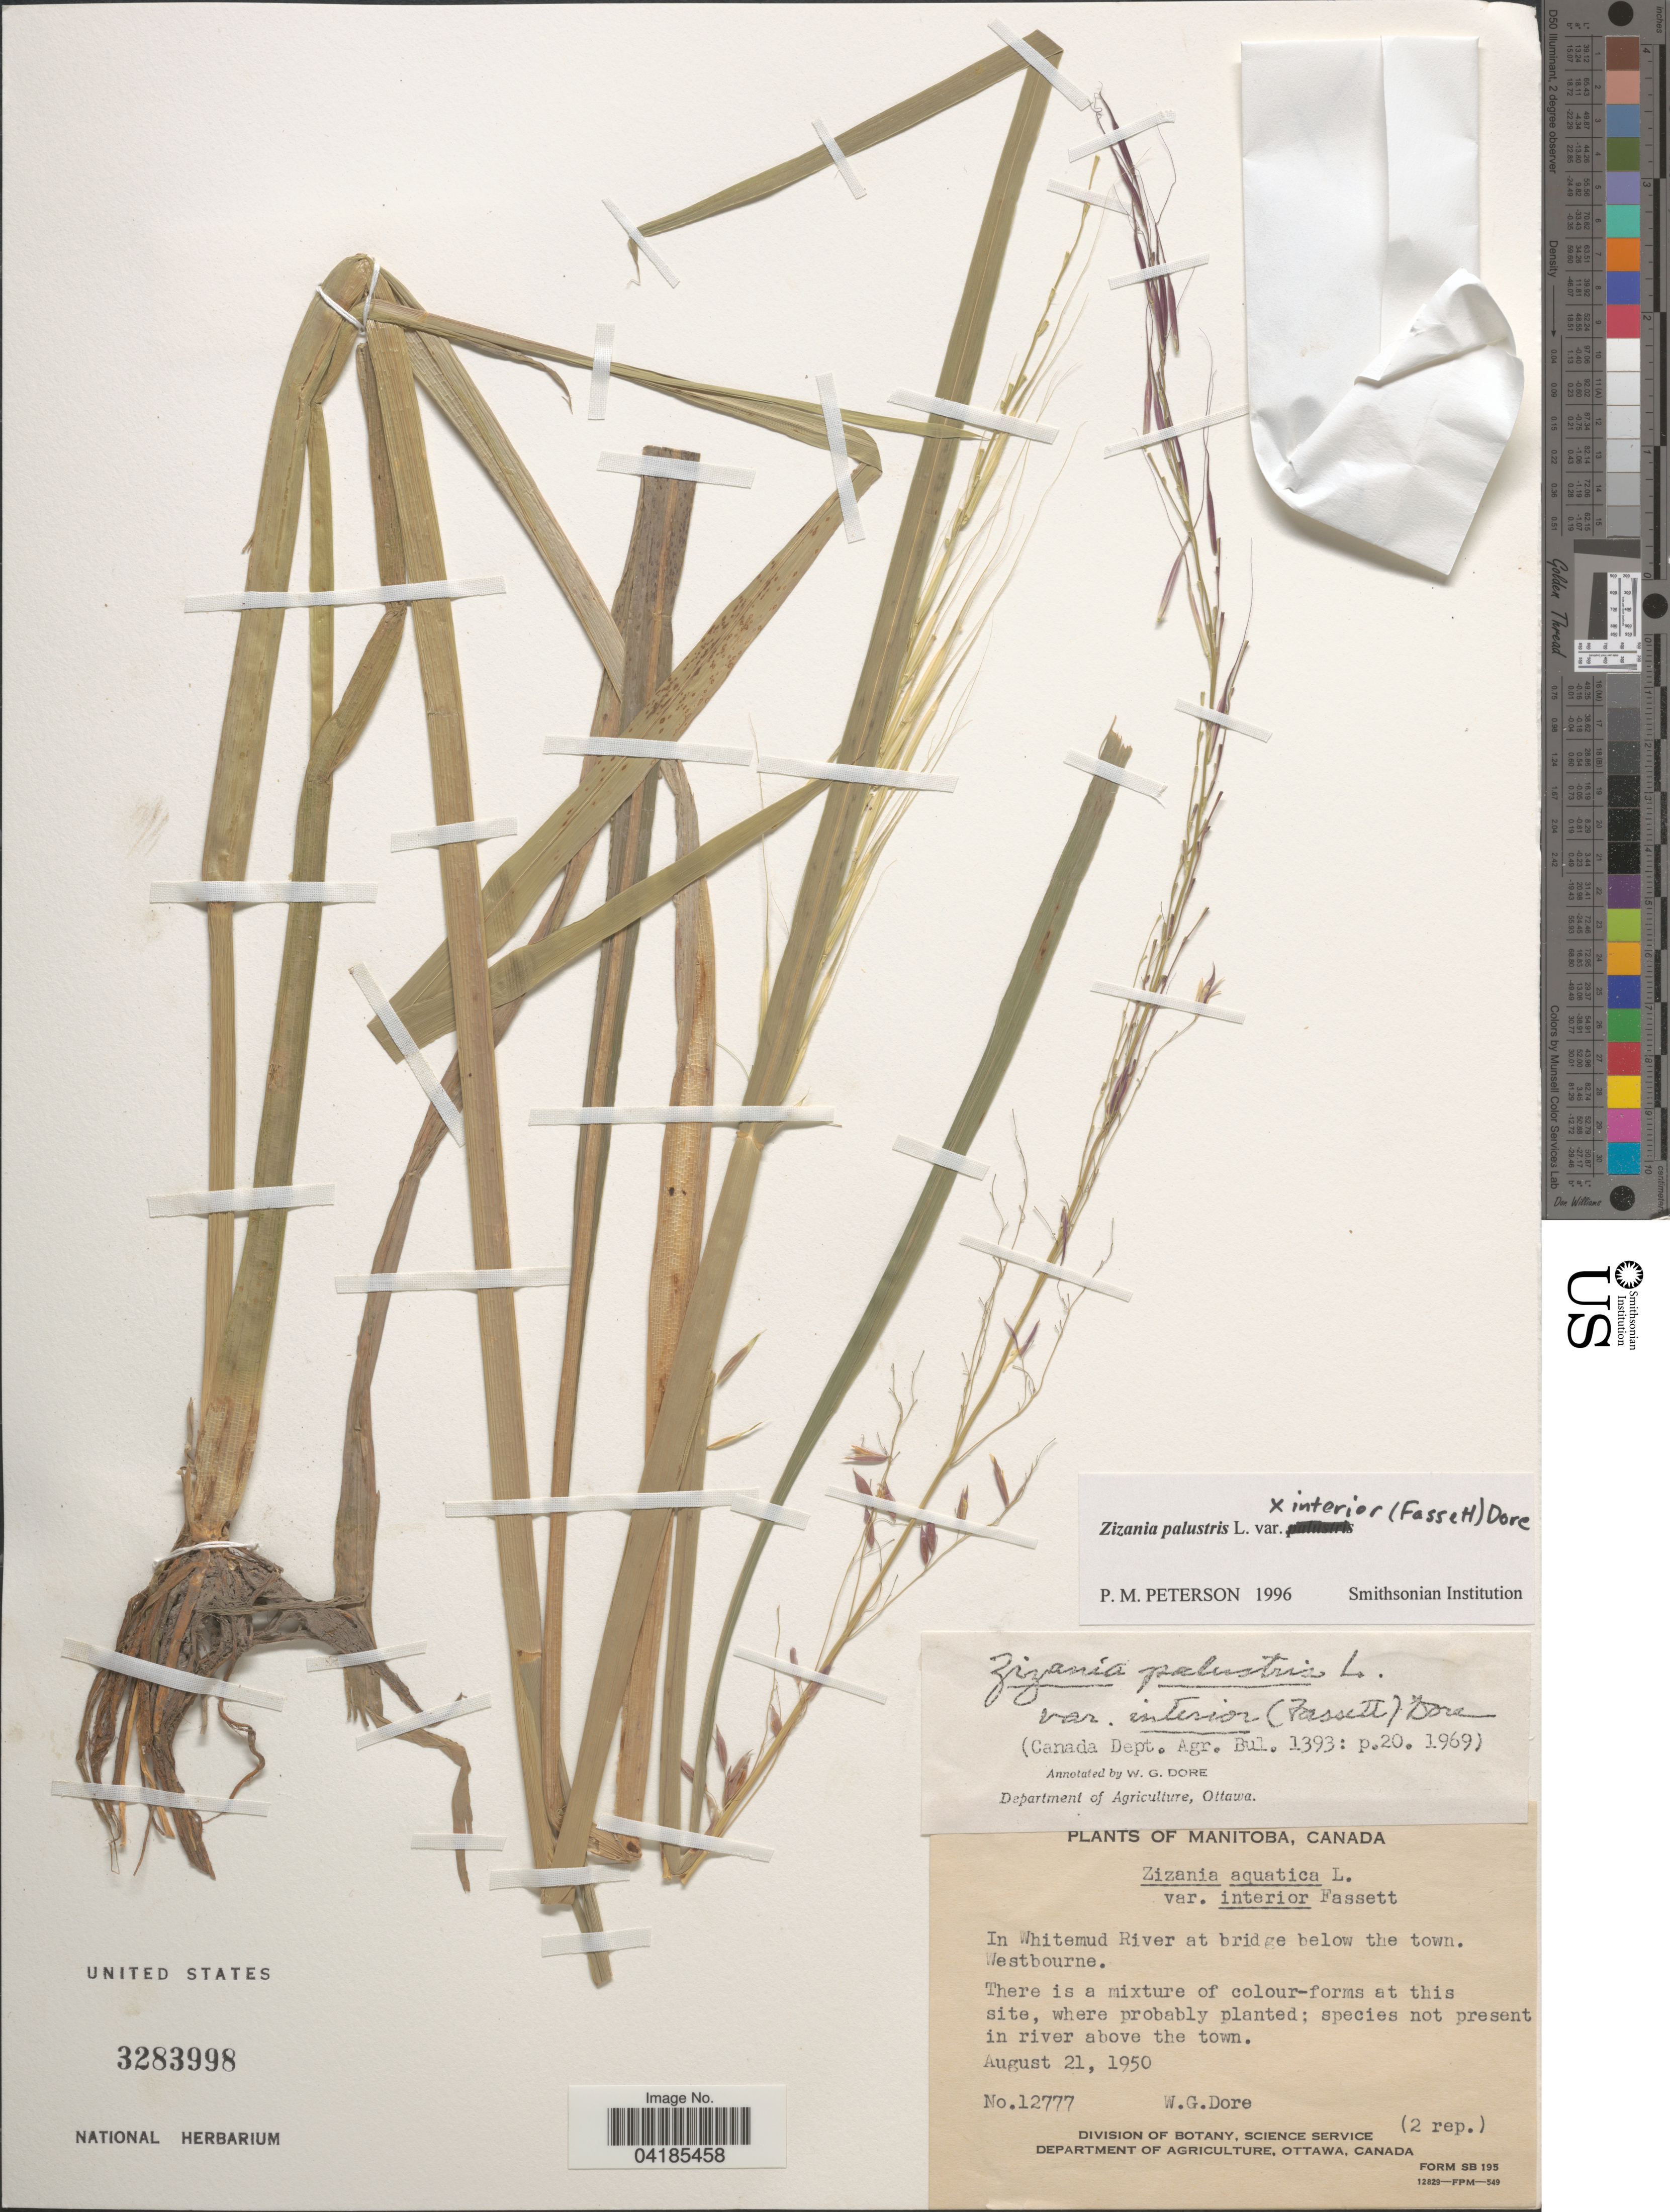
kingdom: Plantae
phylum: Tracheophyta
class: Liliopsida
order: Poales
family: Poaceae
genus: Zizania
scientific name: Zizania palustris var. interior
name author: L.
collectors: W. Dore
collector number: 12777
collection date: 1950-08-21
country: Canada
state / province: Manitoba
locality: In Whitemud River at bridge below the town. Westbourne.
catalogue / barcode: US 3283998